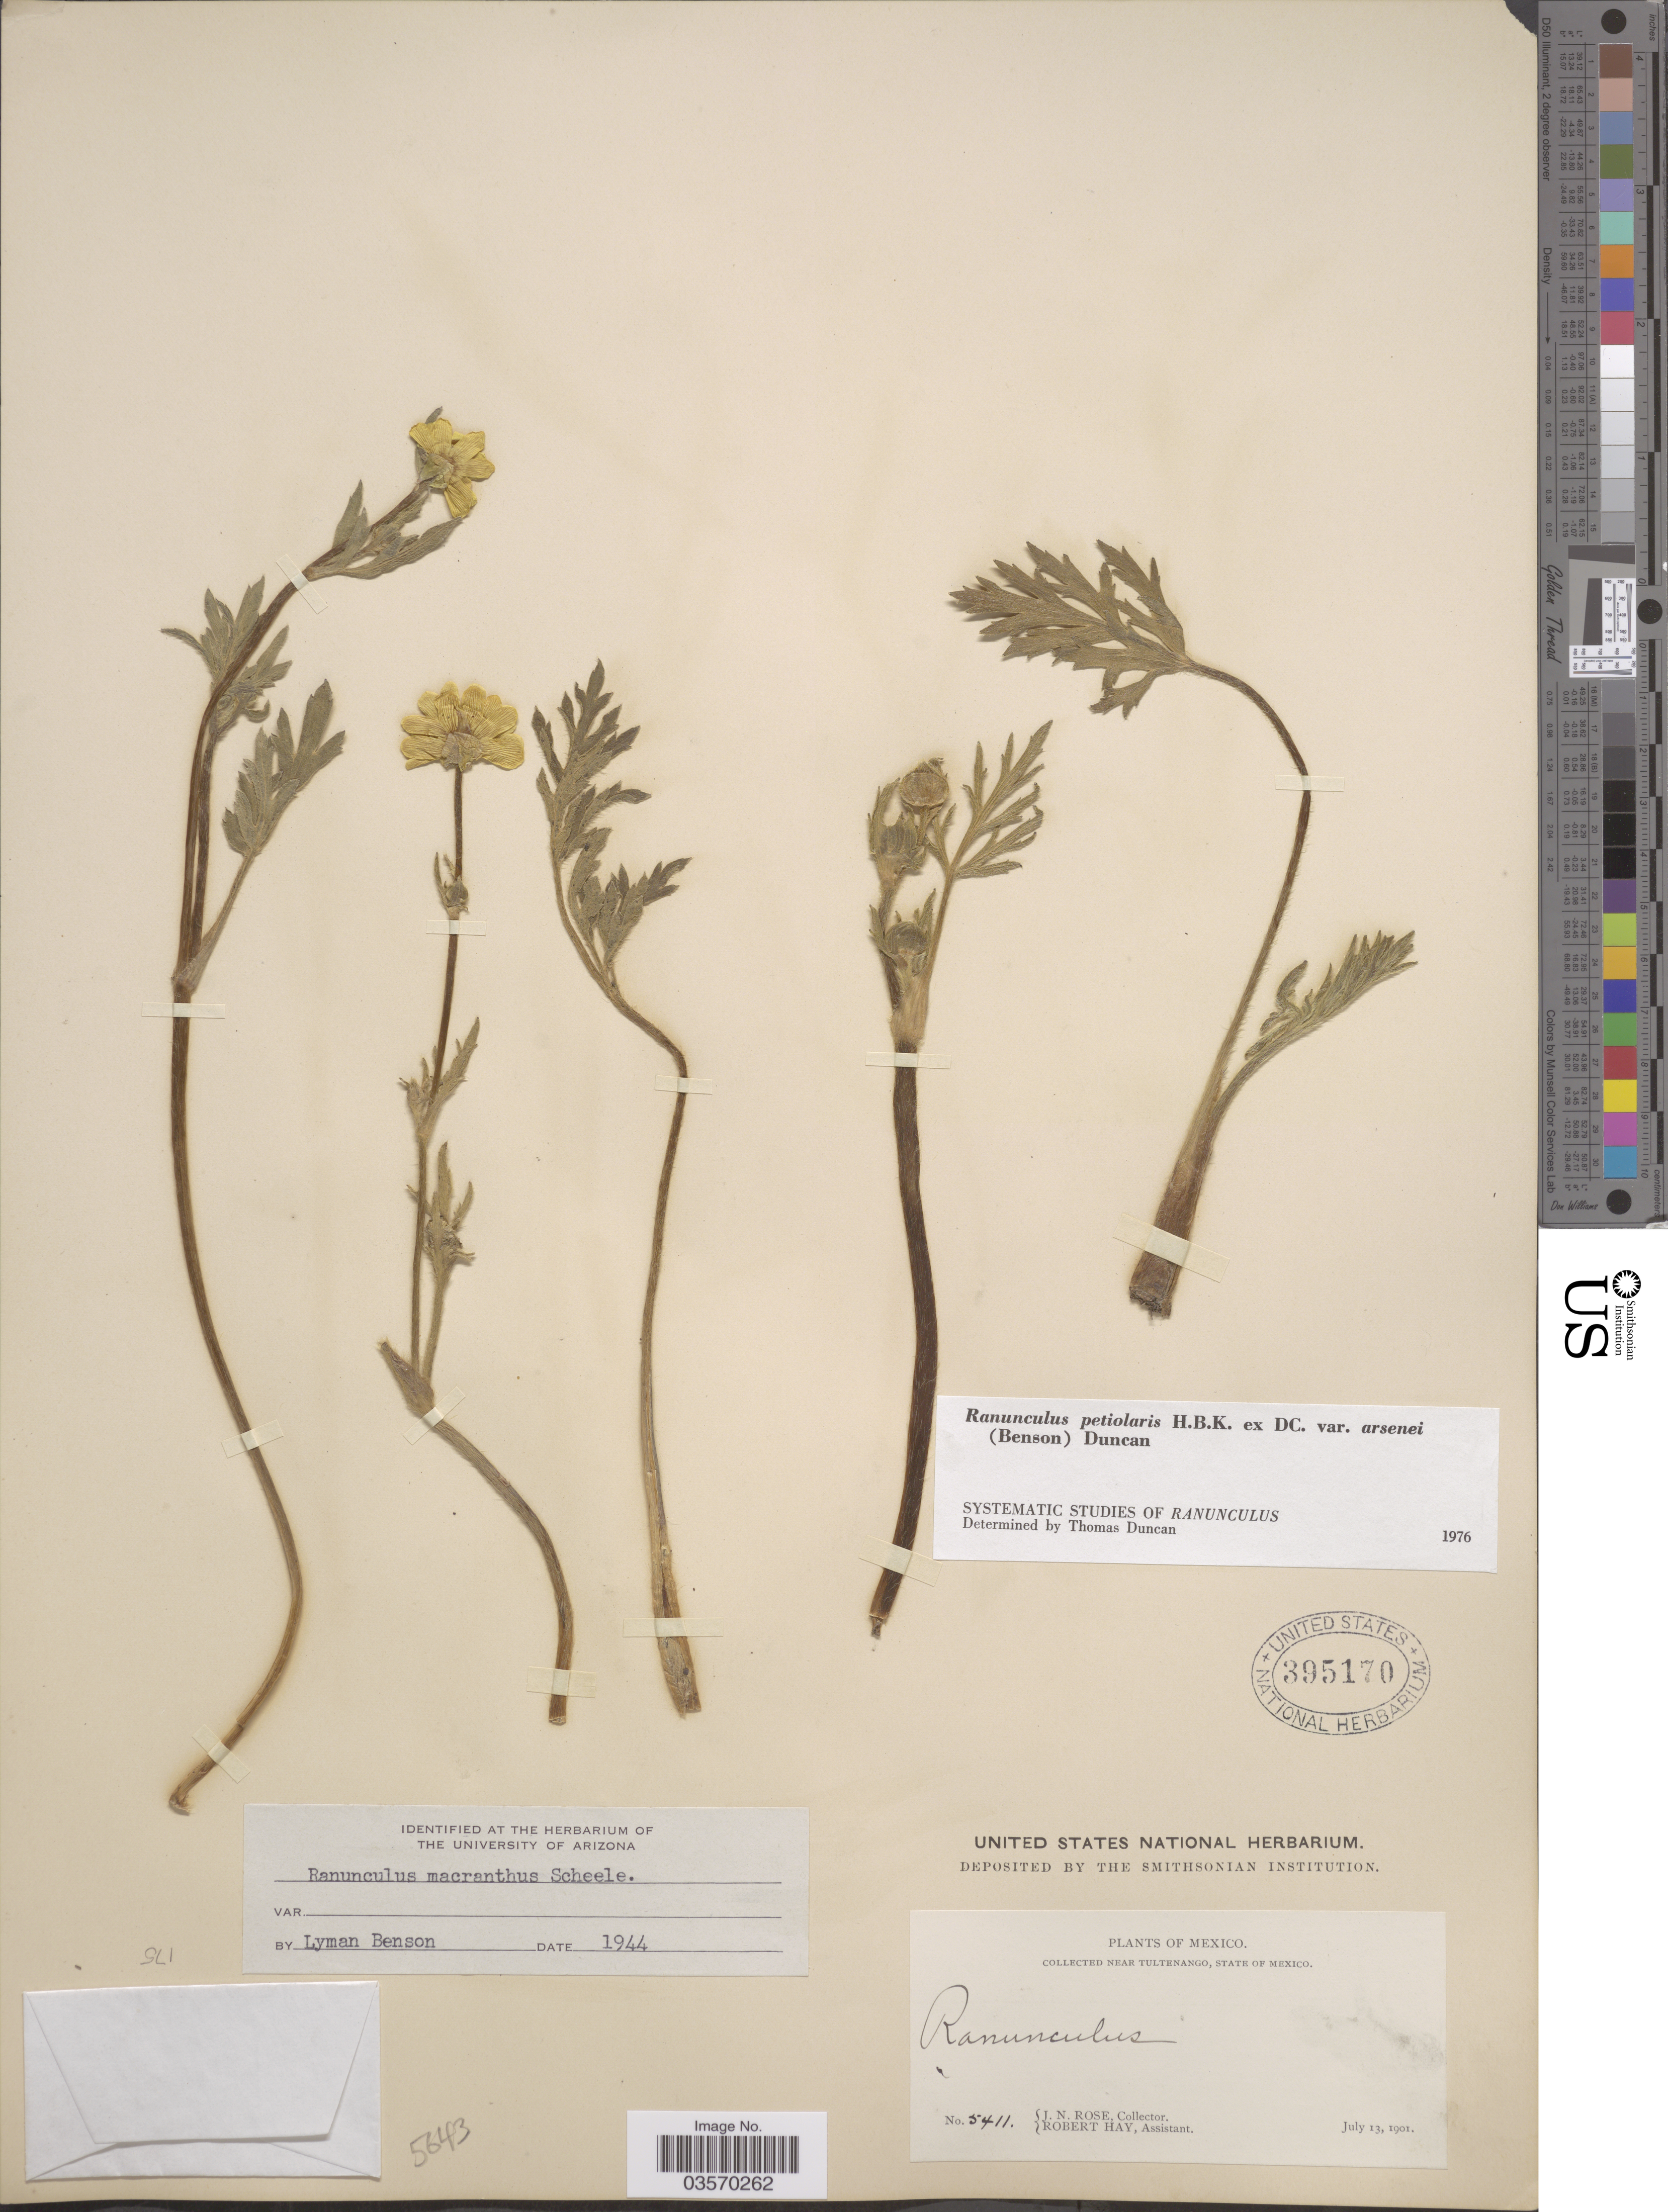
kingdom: Plantae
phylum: Tracheophyta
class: Magnoliopsida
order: Ranunculales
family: Ranunculaceae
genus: Ranunculus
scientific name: Ranunculus petiolaris var. arsenei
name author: (L.D. Benson) Duncan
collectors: J. N. Rose & R. Hay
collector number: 5411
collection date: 1901-07-13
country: Mexico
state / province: México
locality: Near Tultenango.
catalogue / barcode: US 395170